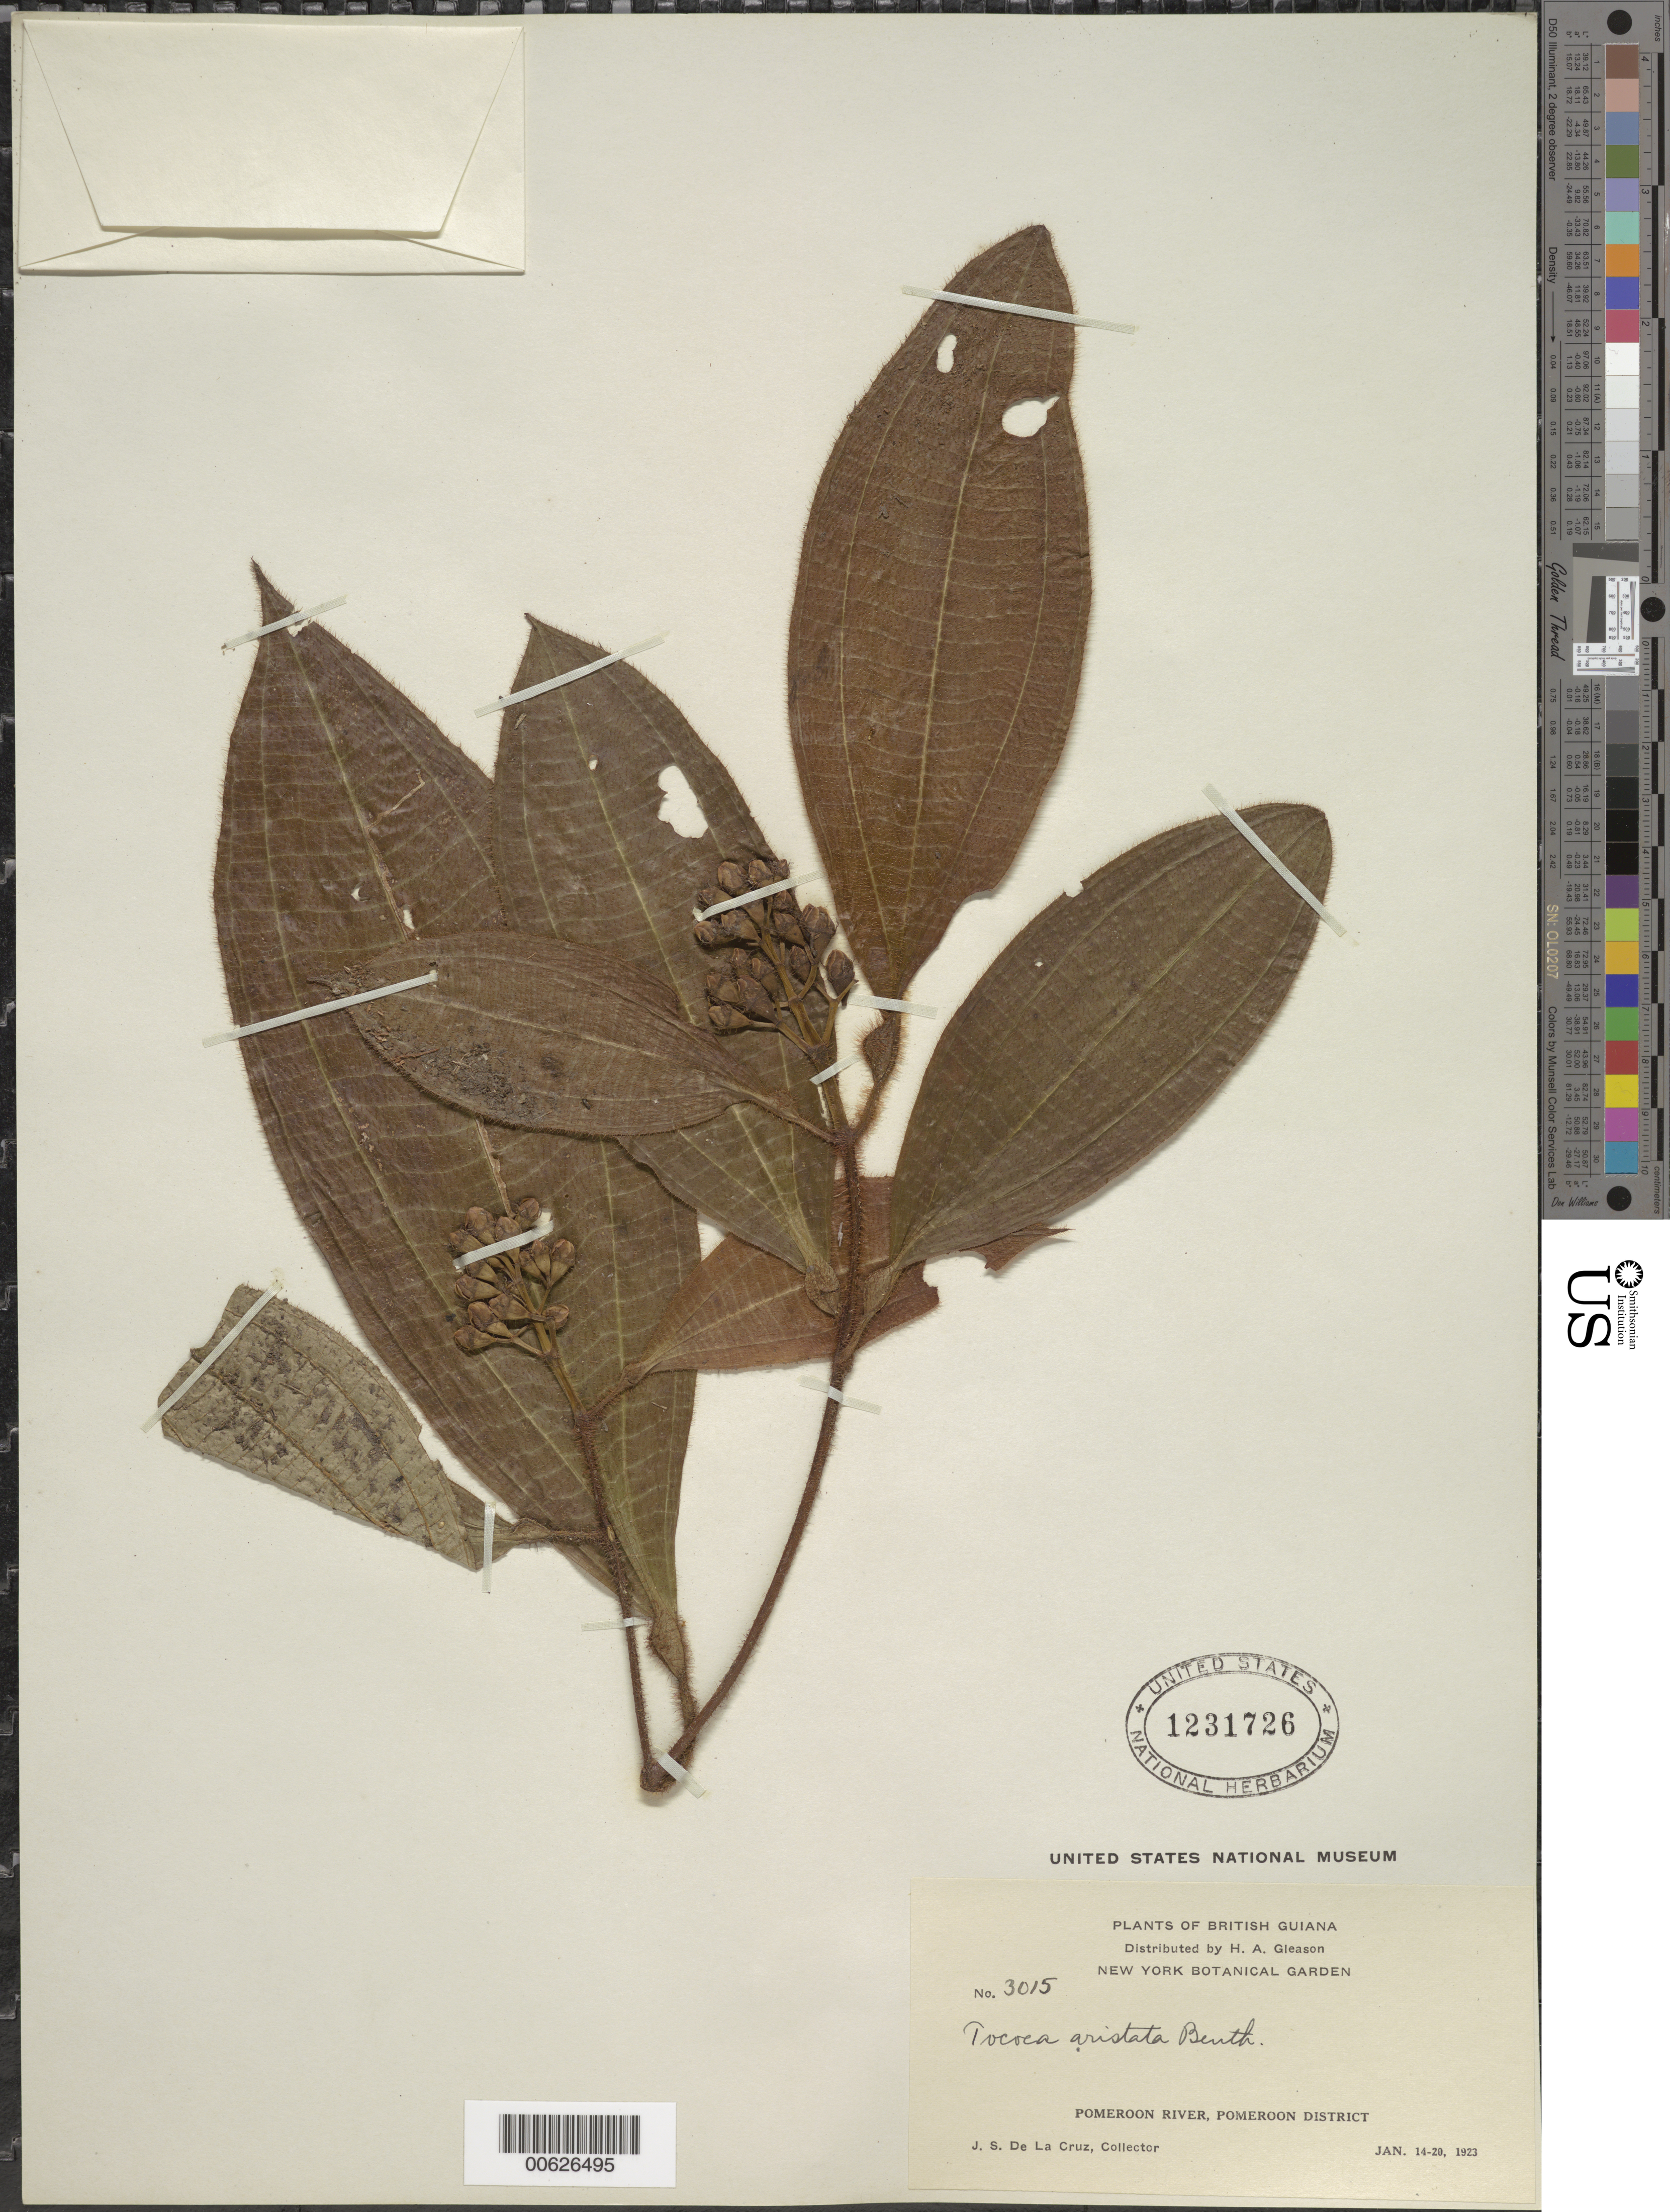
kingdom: Plantae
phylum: Tracheophyta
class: Magnoliopsida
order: Myrtales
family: Melastomataceae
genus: Tococa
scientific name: Tococa aristata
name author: Benth.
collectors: J. S. de la Cruz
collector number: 3015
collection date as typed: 14-Jan-23 to 20-Jan-23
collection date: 1923-01-14/1923-01-20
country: Guyana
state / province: Pomeroon-Supenaam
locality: Pomeroon R.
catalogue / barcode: US 1231726